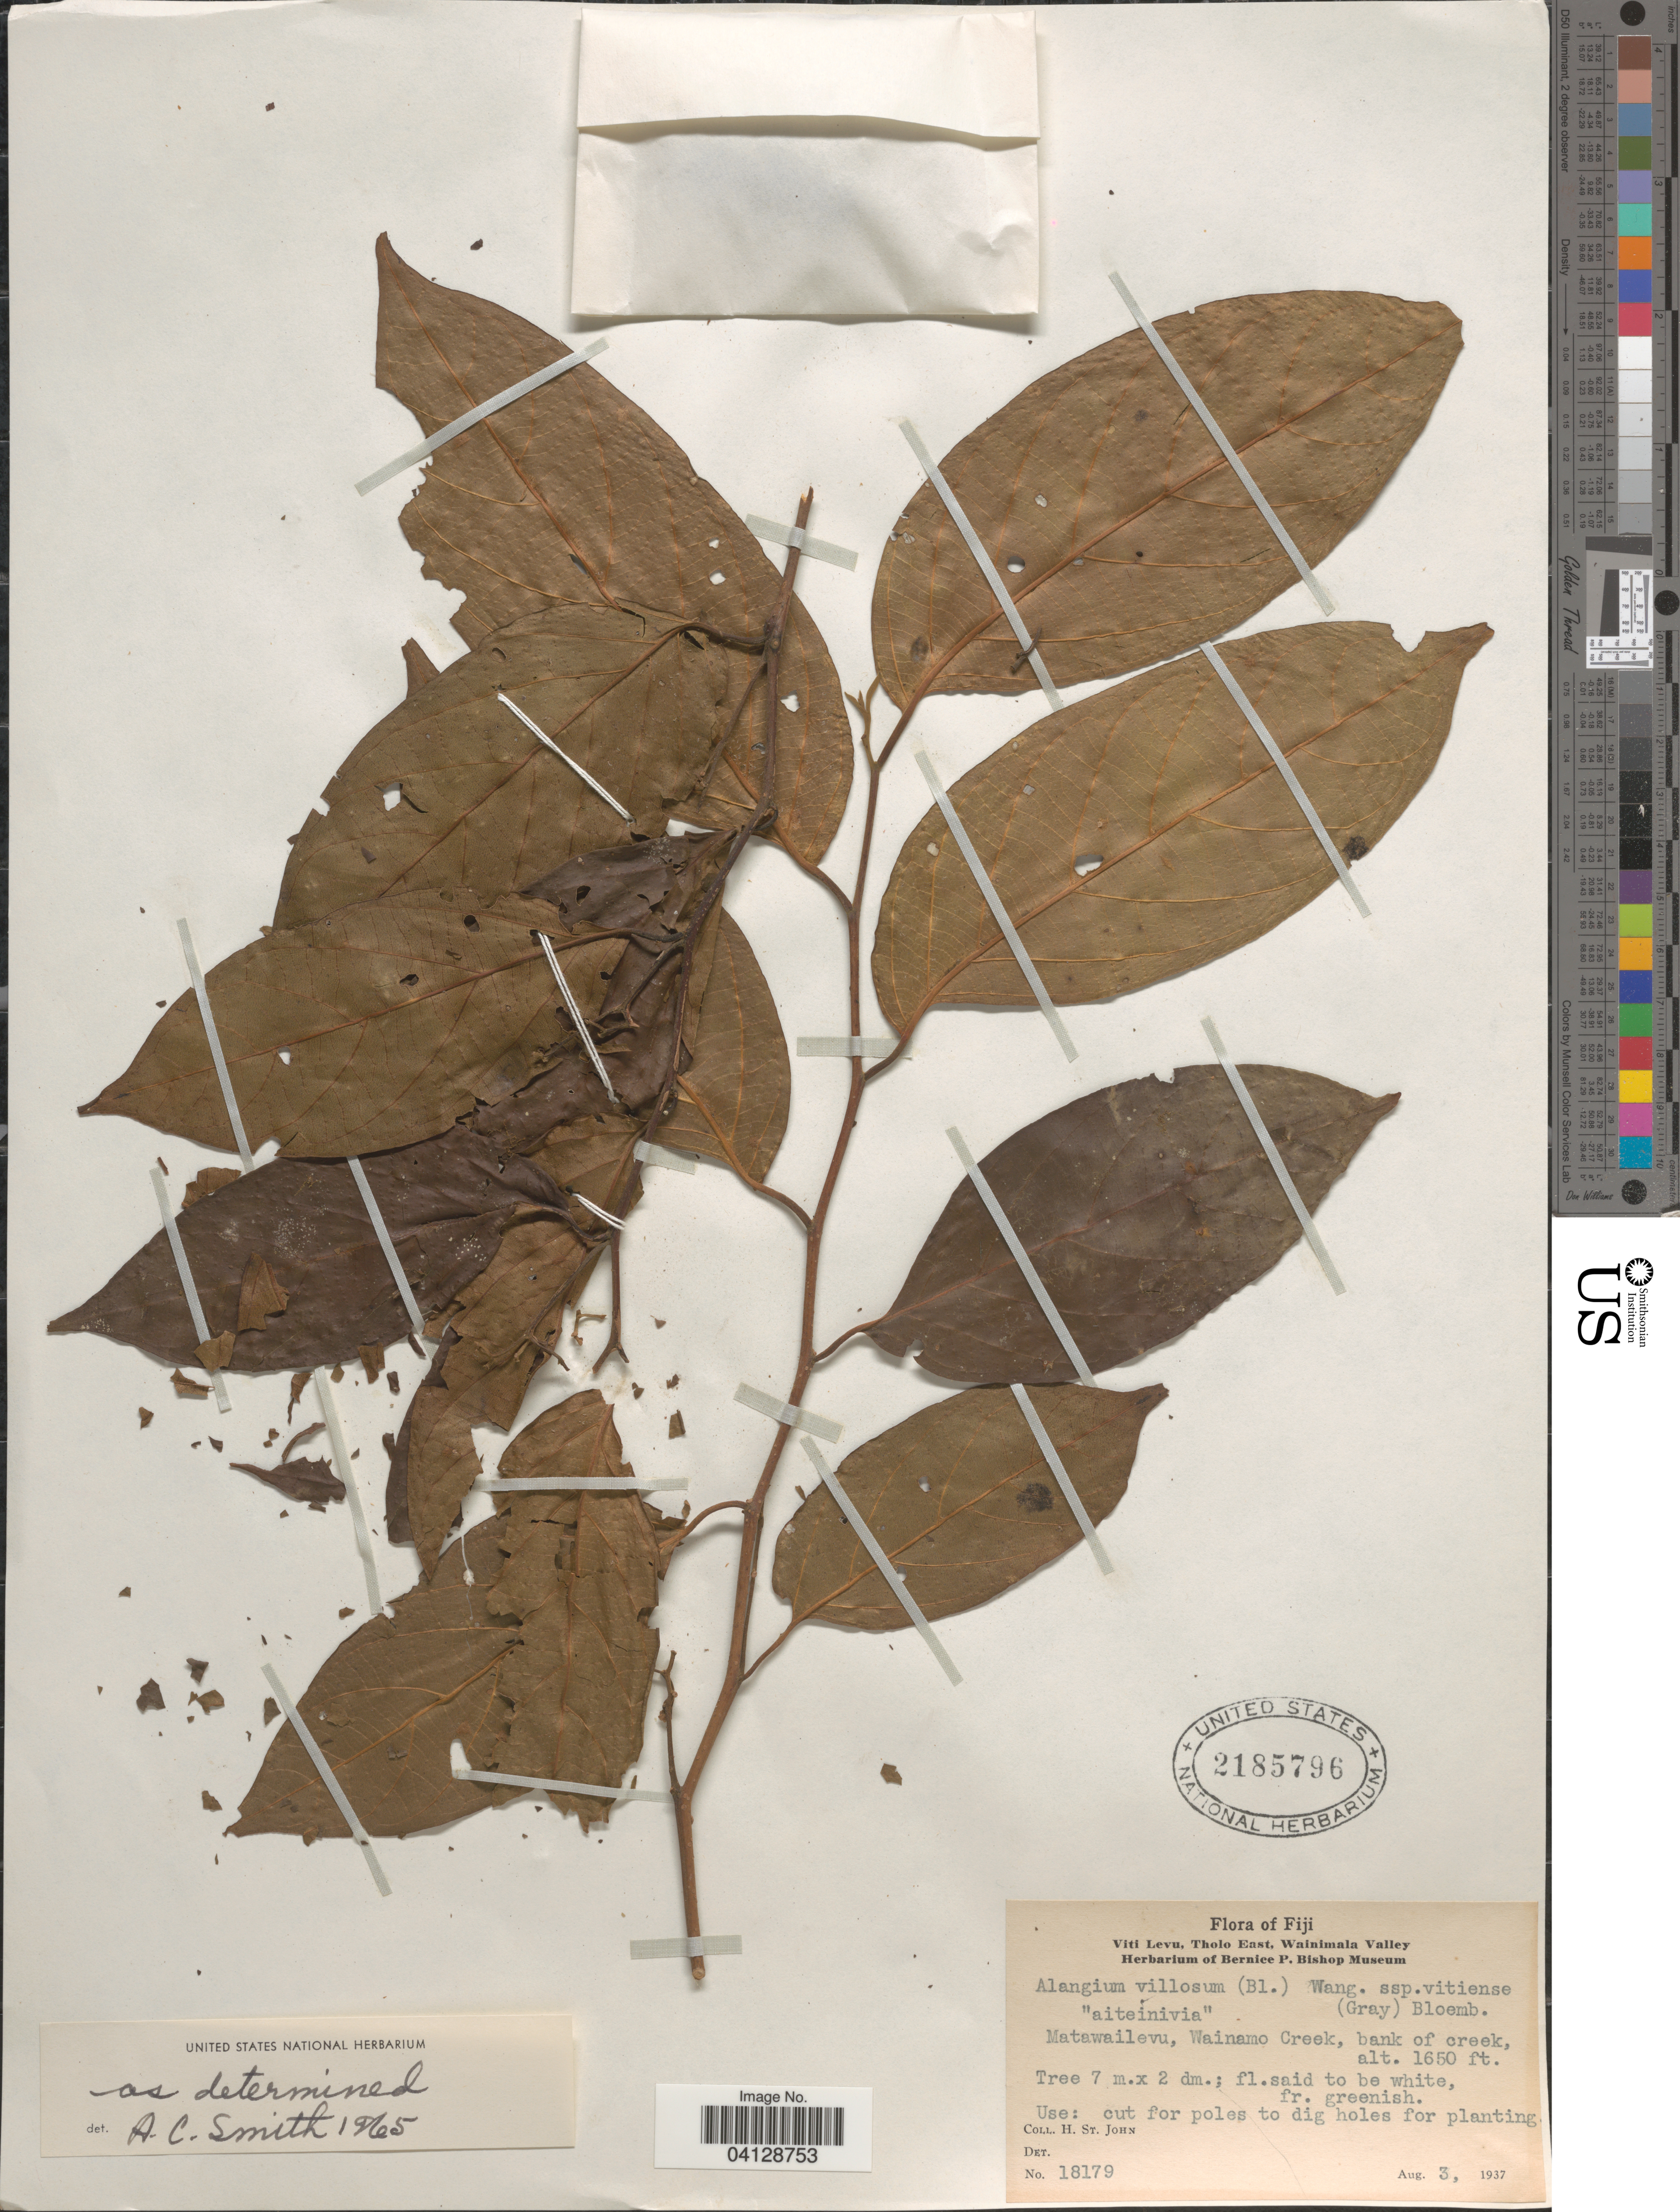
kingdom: Plantae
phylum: Tracheophyta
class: Magnoliopsida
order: Cornales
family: Cornaceae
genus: Alangium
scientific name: Alangium villosum subsp. vitiense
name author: (A. Gray) Bloemb.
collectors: H. St. John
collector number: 18179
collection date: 1937-08-03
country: Fiji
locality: Viti Levu, Tholo East, Wainimala Valley. Matawailevu, Wainamo Creek.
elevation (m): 503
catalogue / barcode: US 2185796